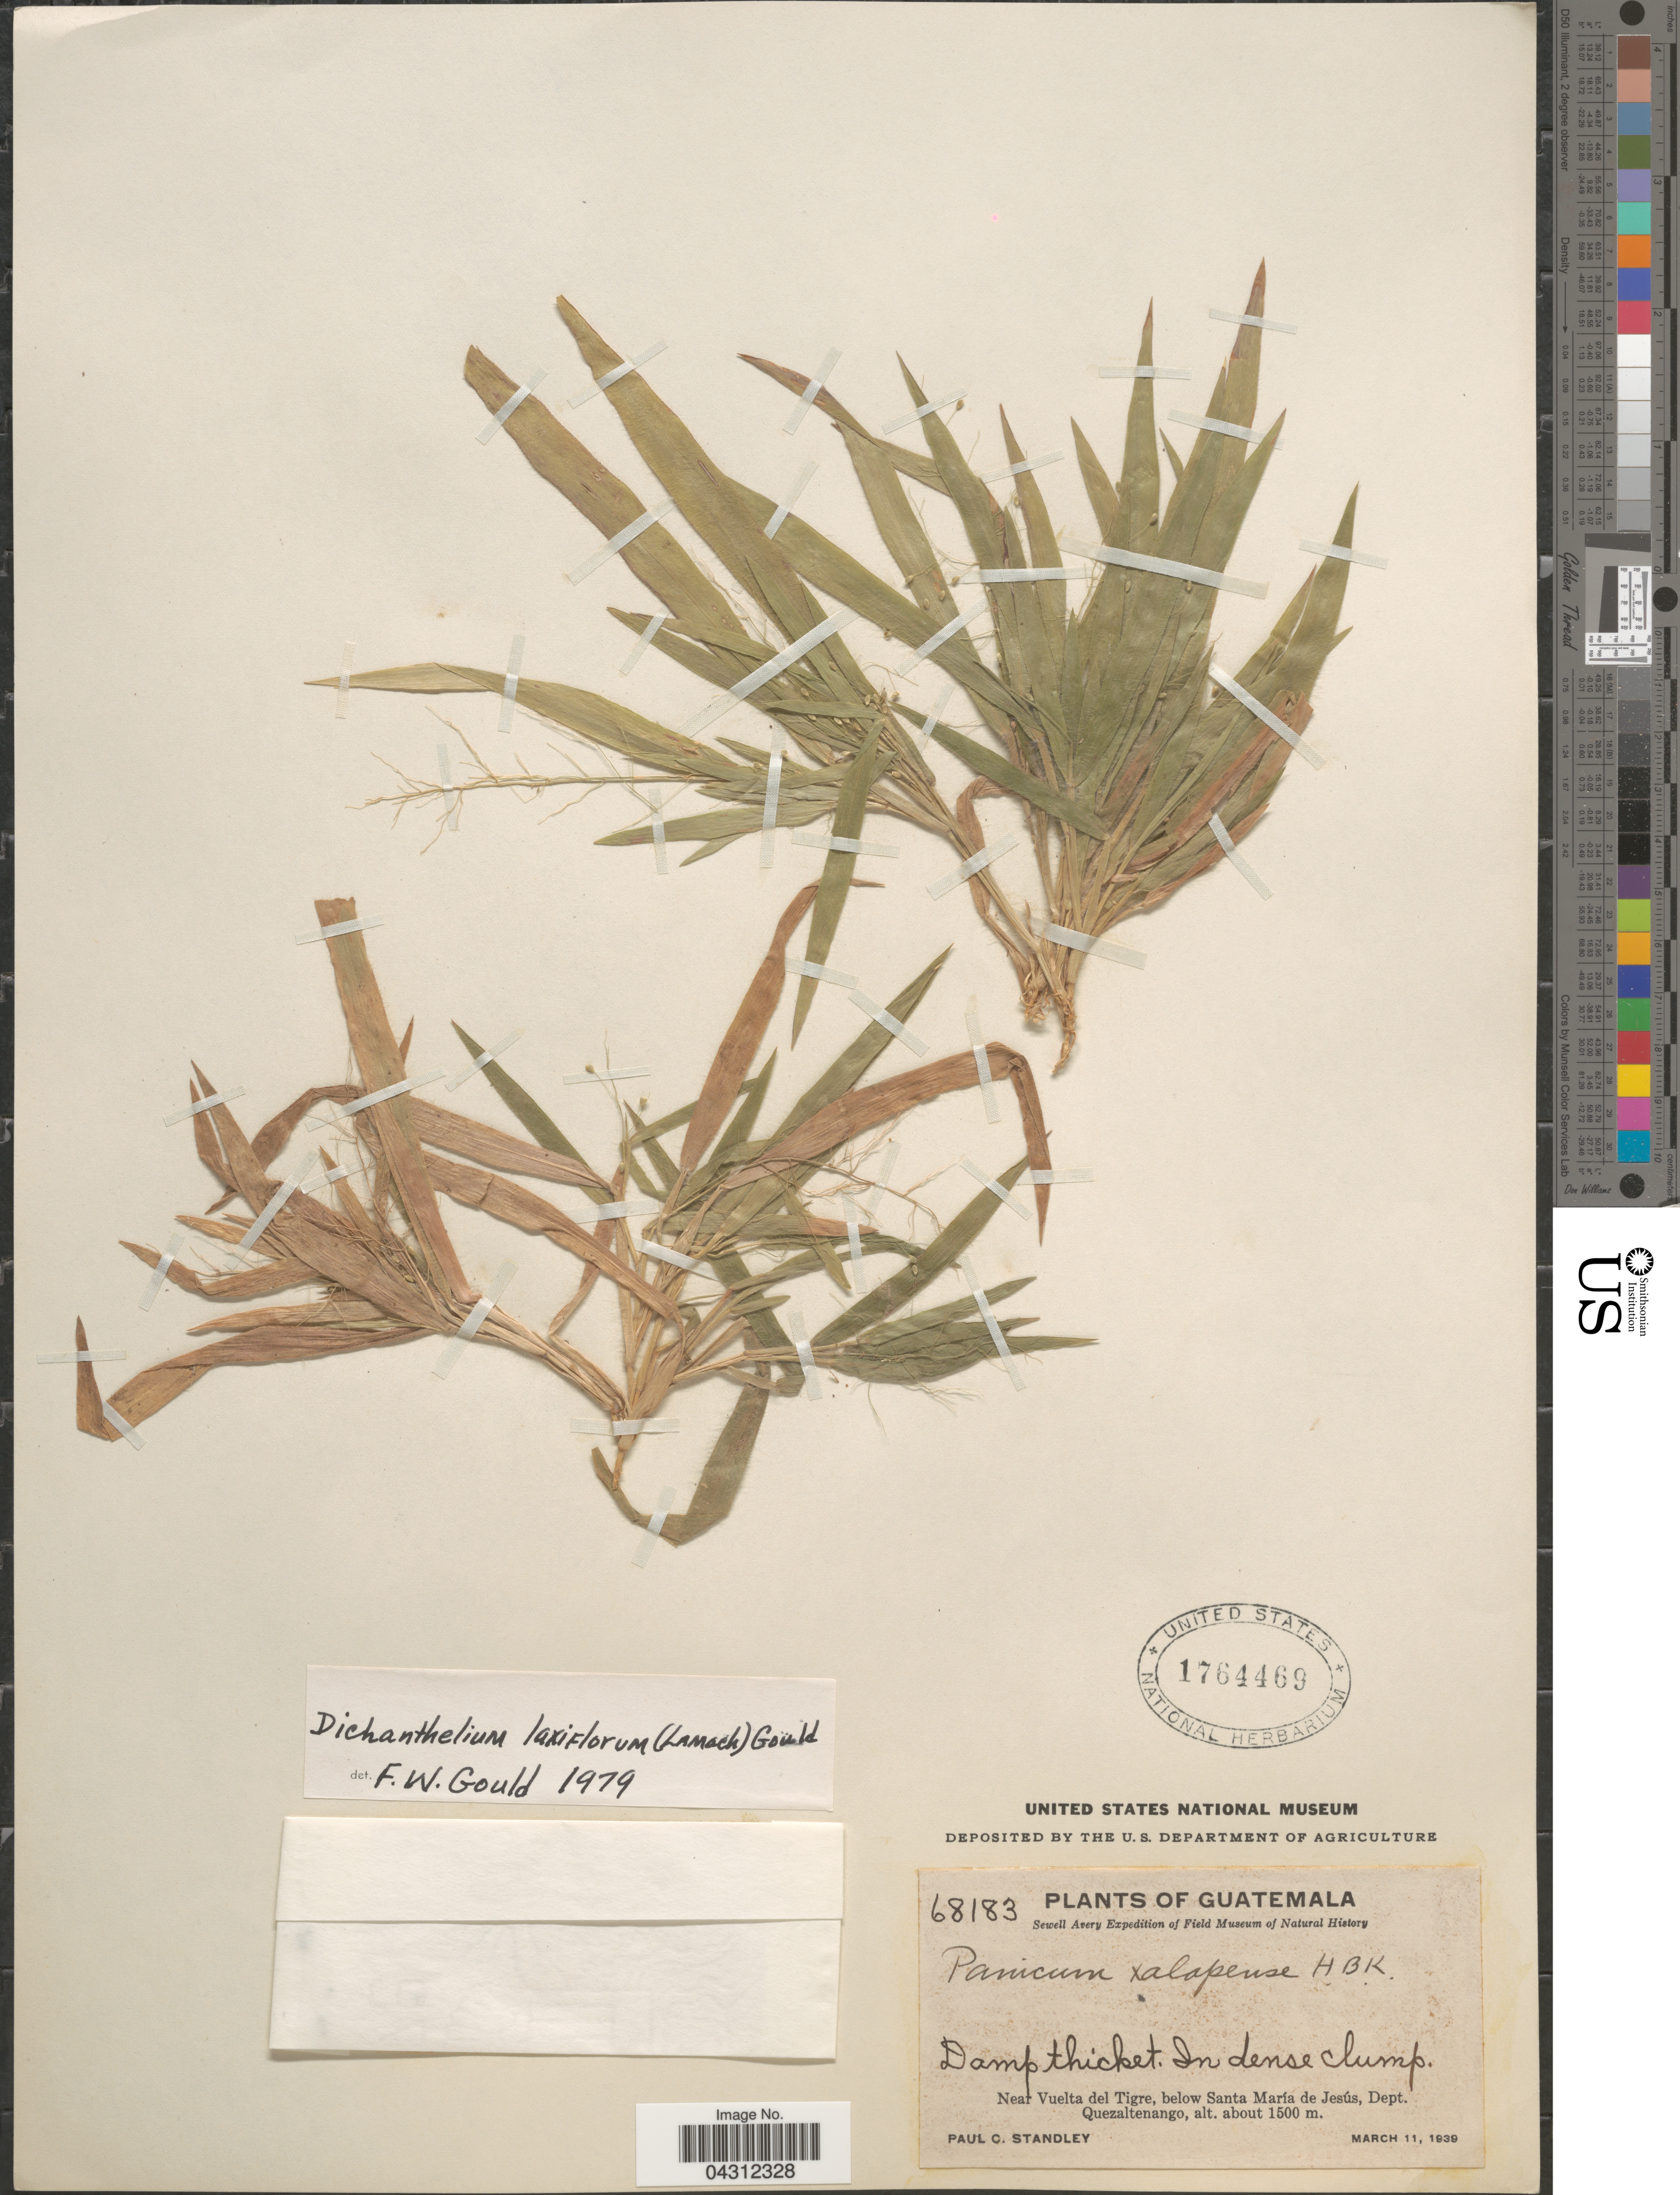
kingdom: Plantae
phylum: Tracheophyta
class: Liliopsida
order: Poales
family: Poaceae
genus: Dichanthelium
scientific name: Dichanthelium laxiflorum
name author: (Lam.) Gould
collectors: P. C. Standley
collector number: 68183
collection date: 1939-03-11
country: Guatemala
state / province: Quetzaltenango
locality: Sewell Avery Expediton. Near Vuelta del Tigre, below Santa María de Jesús, Dept. Quezaltenango.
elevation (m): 1500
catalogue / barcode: US 1764469